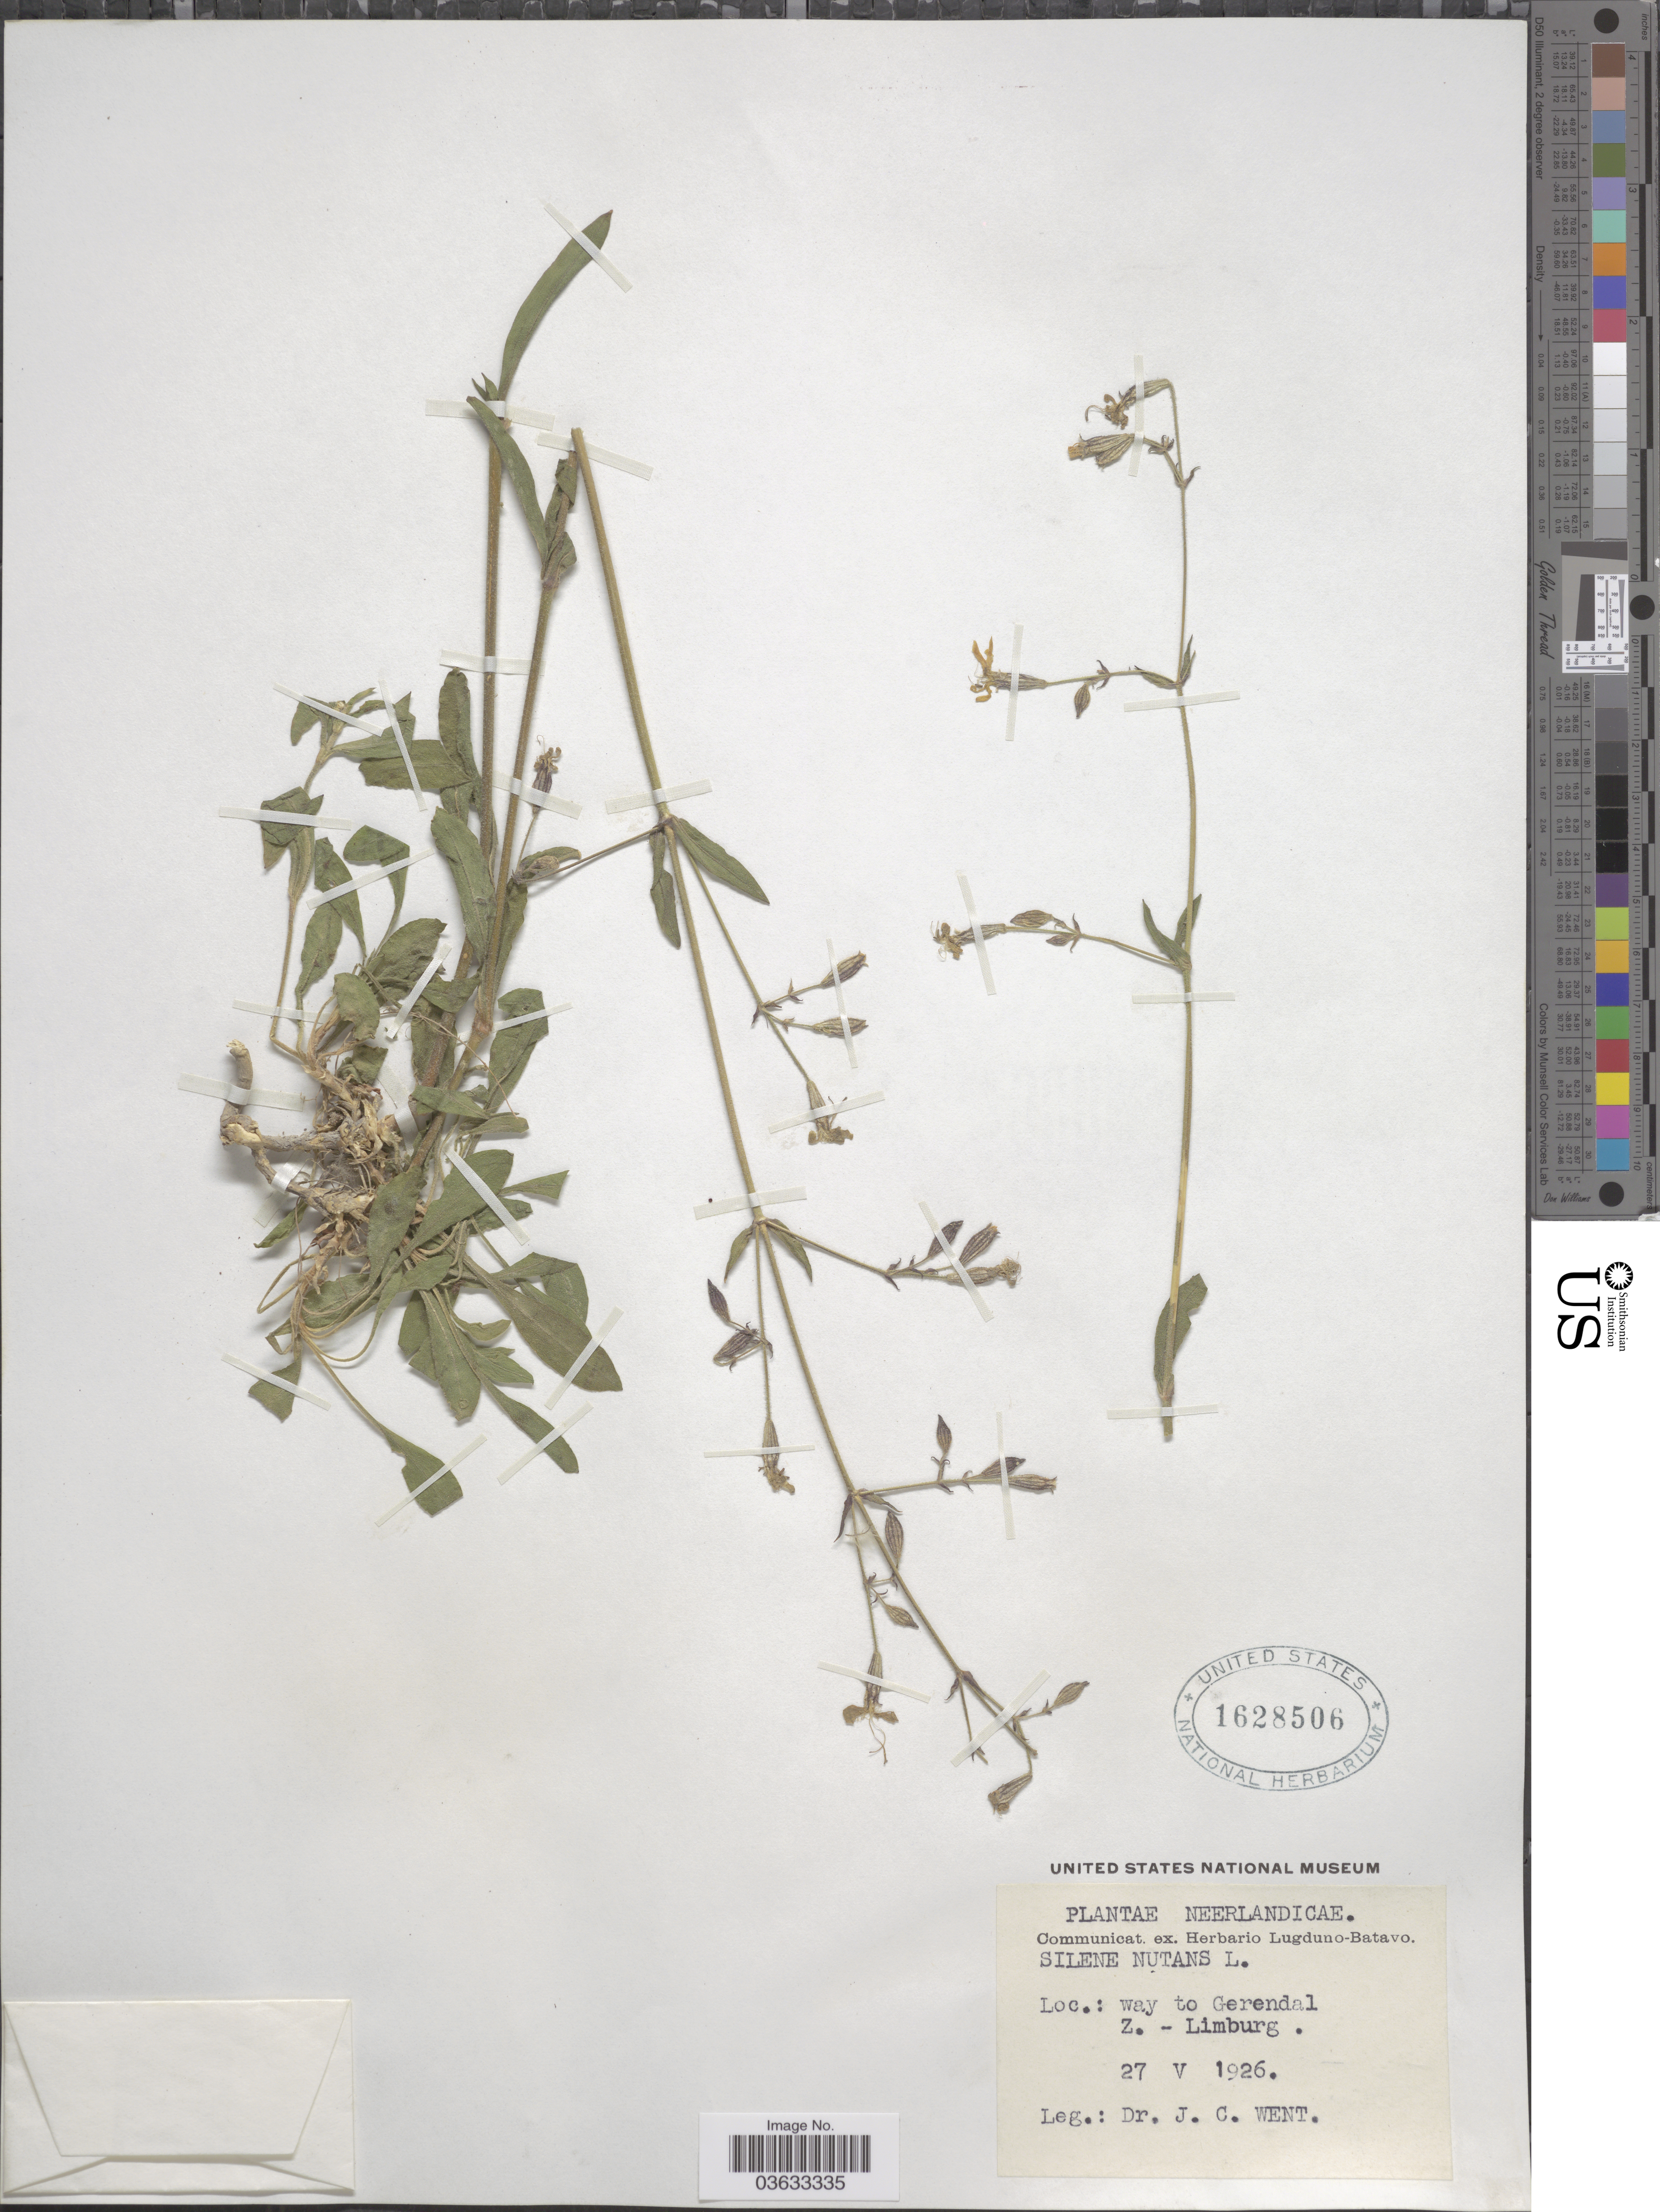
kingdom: Plantae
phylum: Tracheophyta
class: Magnoliopsida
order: Caryophyllales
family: Caryophyllaceae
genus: Silene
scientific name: Silene nutans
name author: L.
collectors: J. C. Went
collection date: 1926-05-27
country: Netherlands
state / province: Limburg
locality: Neerlandicae. Way to Gerendal Z. - Limburg.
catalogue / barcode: US 1628506